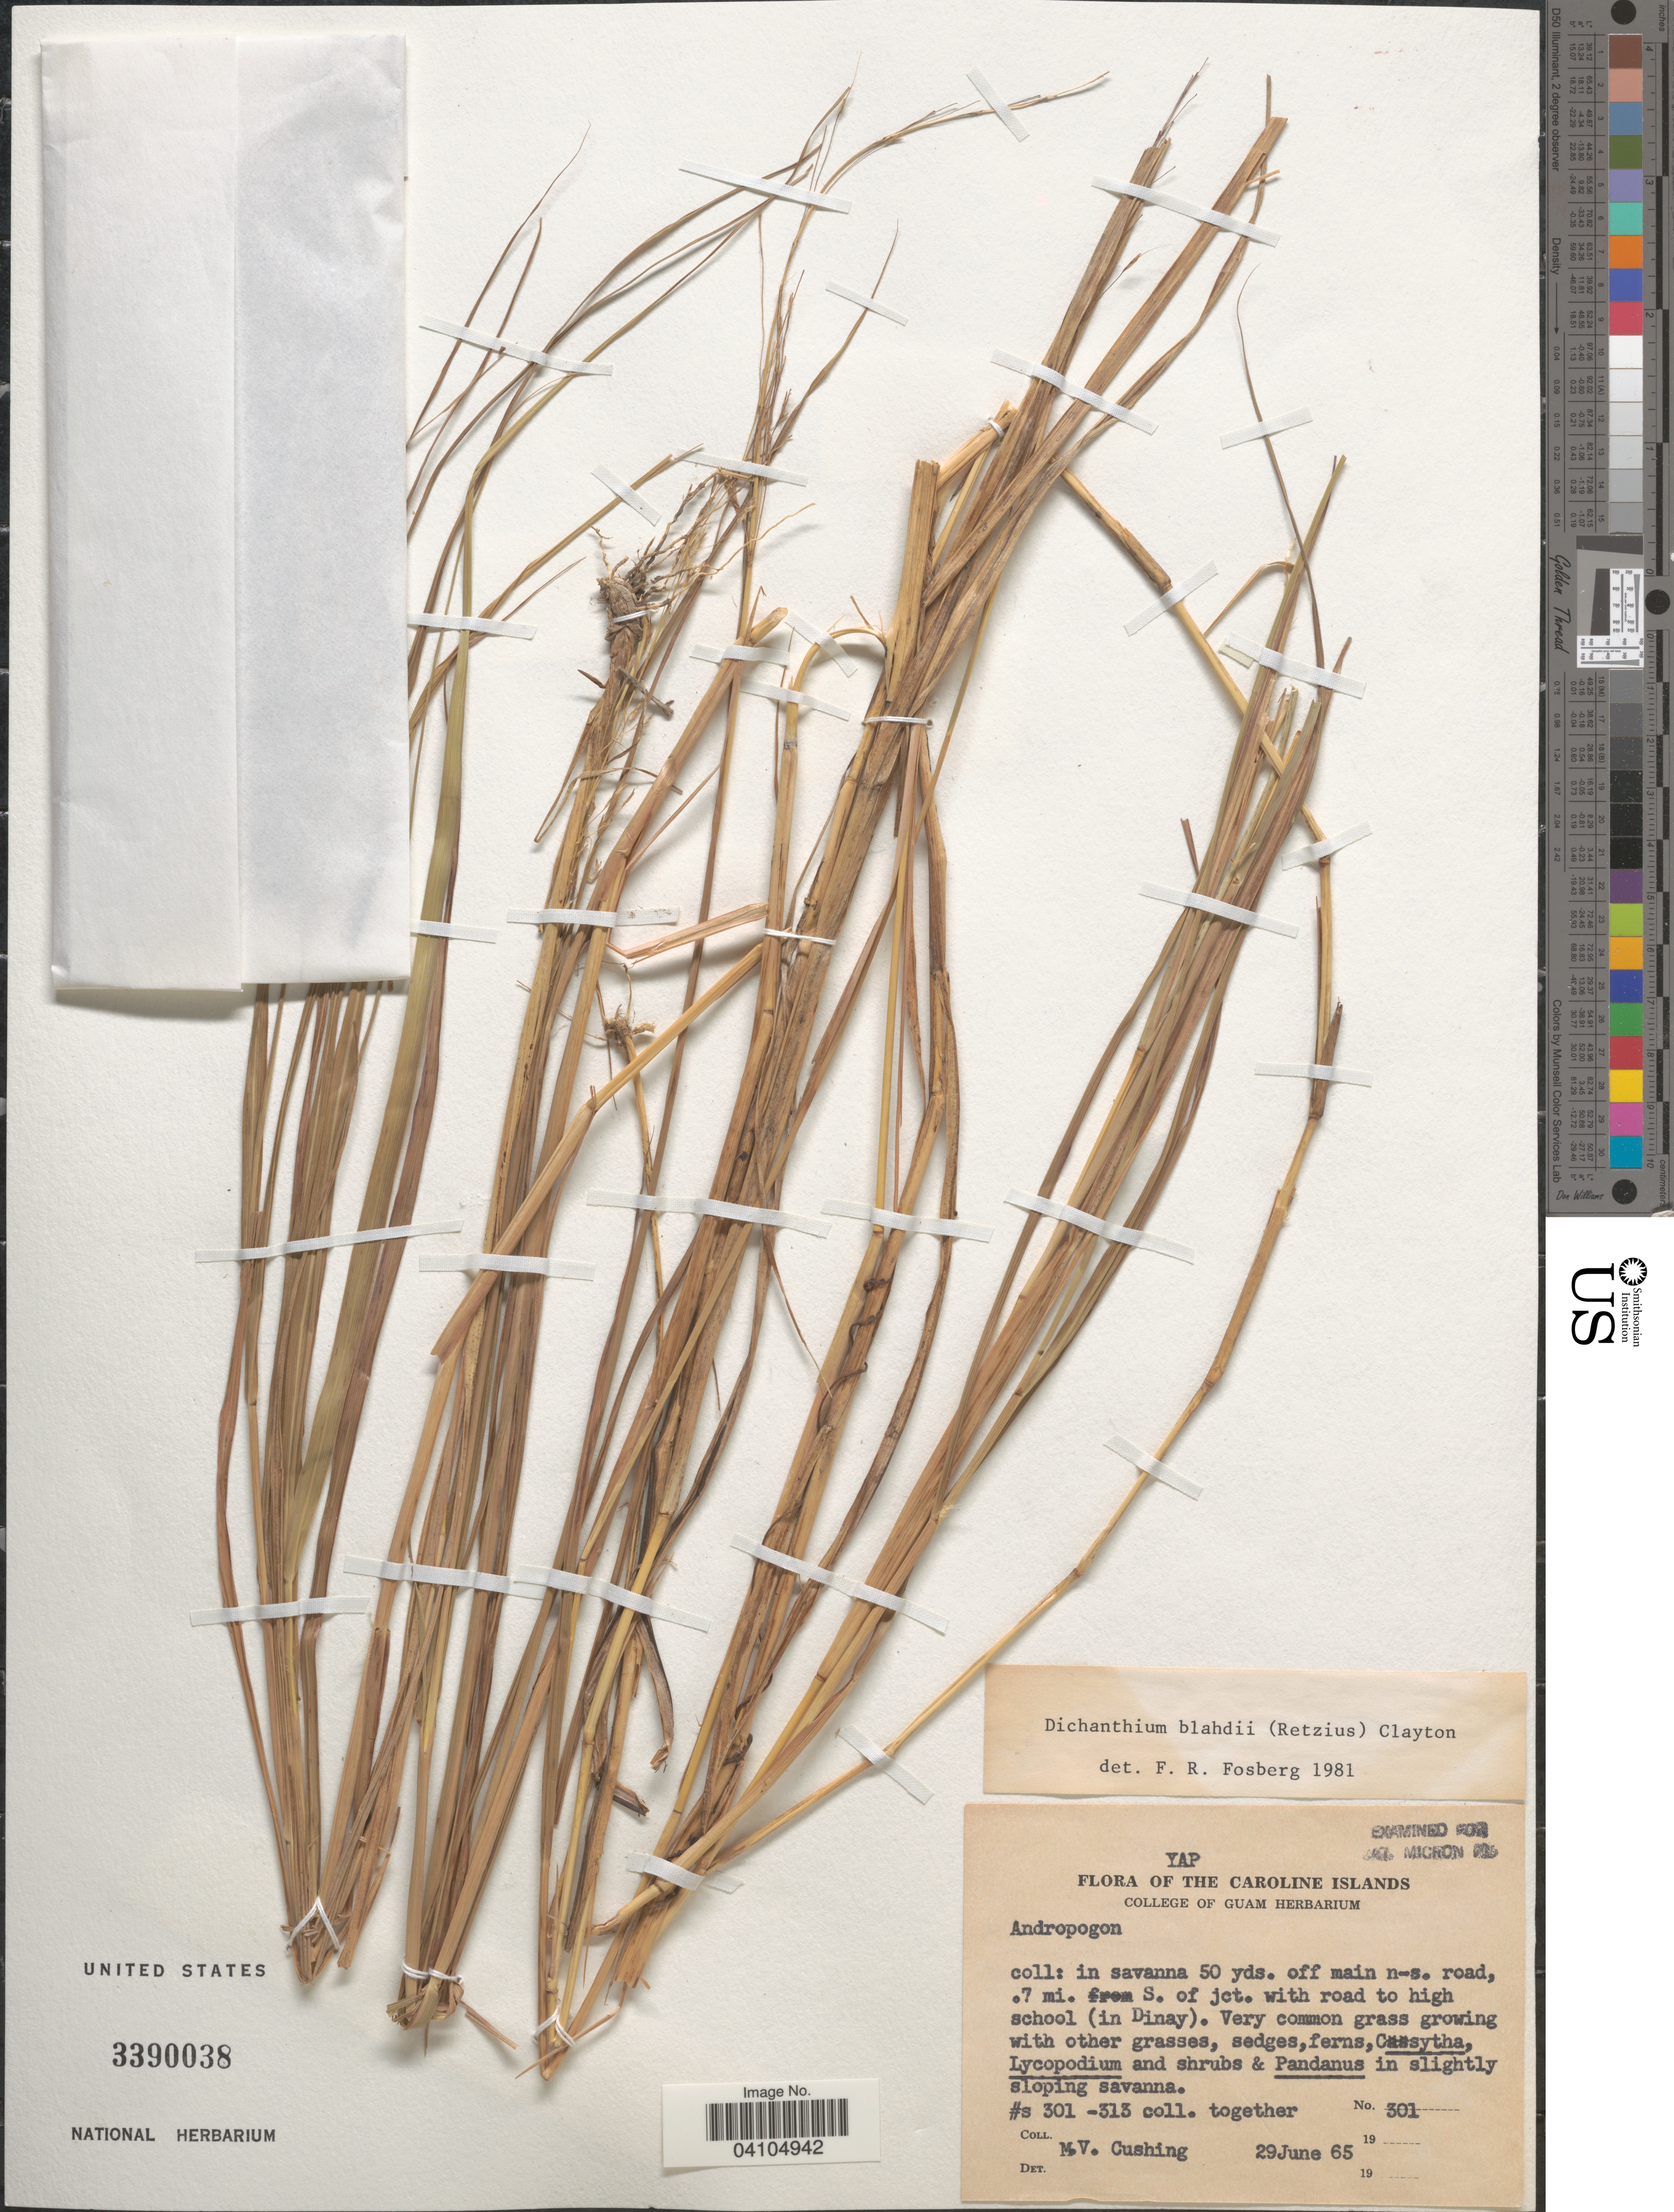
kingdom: Plantae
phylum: Tracheophyta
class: Liliopsida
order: Poales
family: Poaceae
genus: Bothriochloa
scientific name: Bothriochloa bladhii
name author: (Retz.) S.T. Blake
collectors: M. V. Cushing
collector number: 301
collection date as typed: Transcribed d/m/y: 29/6/65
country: Micronesia, Federated States of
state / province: Yap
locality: The Caroline Islands. In savanna 50 yds. off main n-s. road, .7 mi. from S. of jct. with road to high school (Dinay).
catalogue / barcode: US 3390038